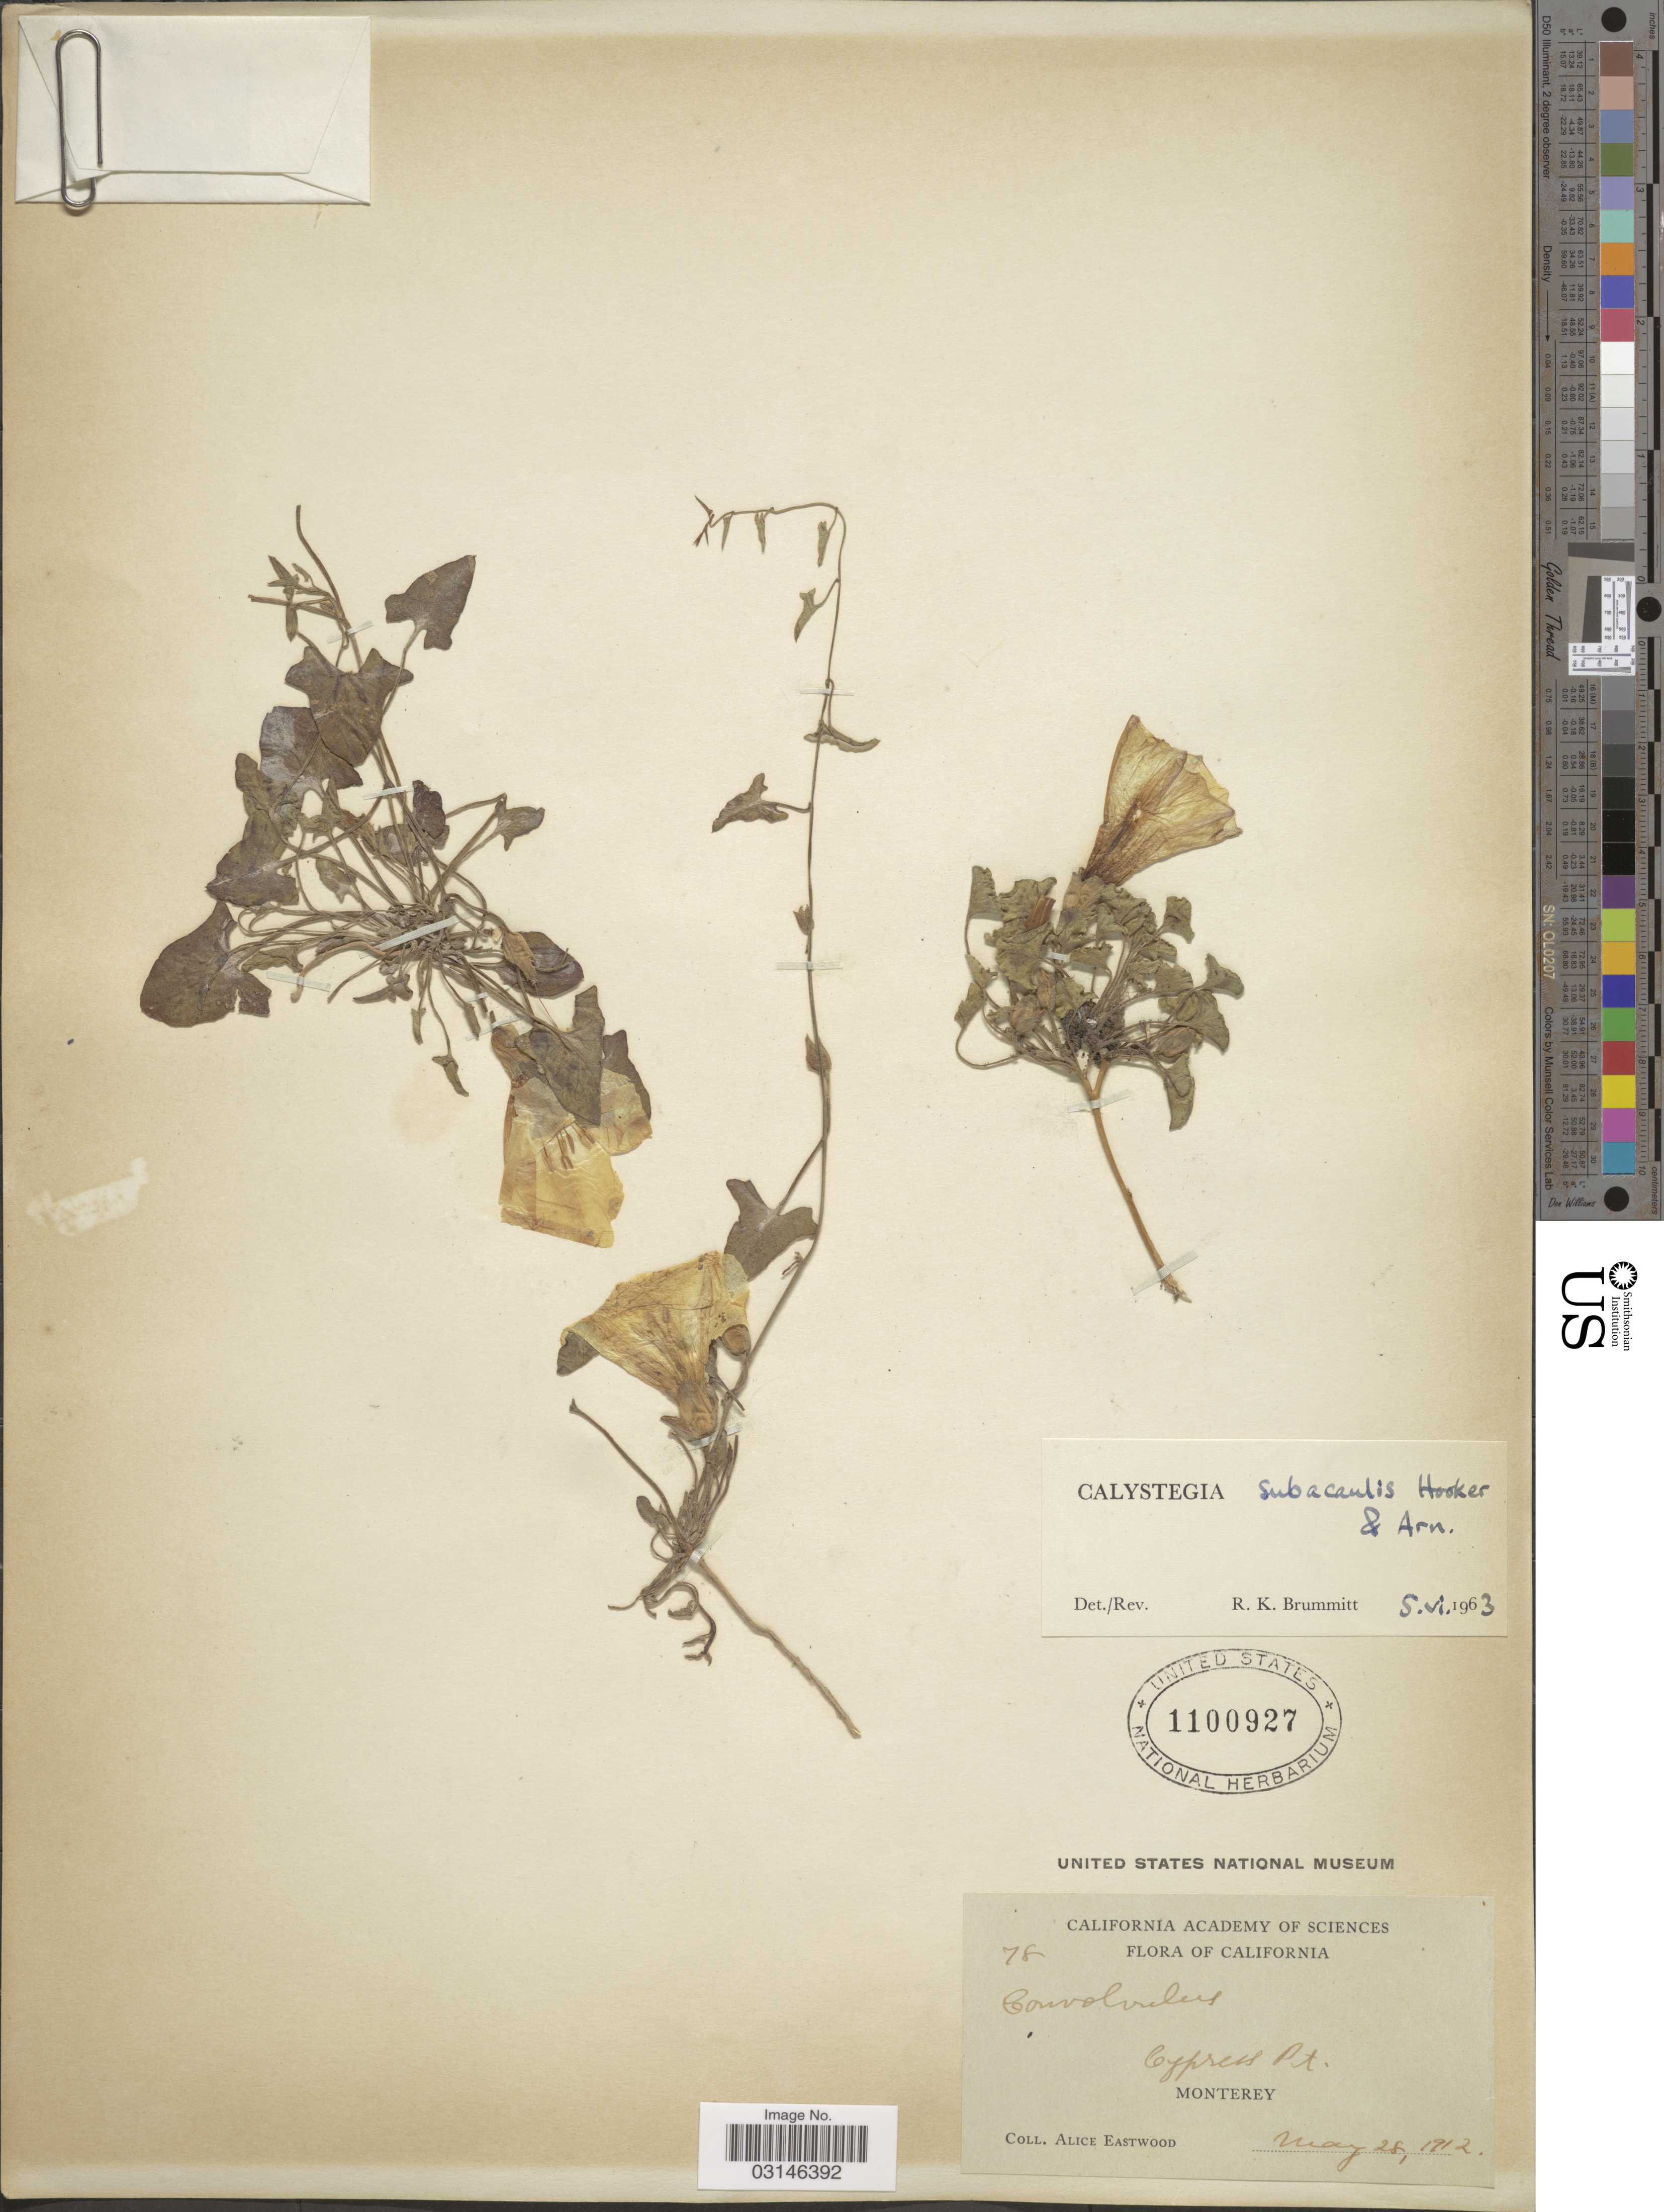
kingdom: Plantae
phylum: Tracheophyta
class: Magnoliopsida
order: Solanales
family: Convolvulaceae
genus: Calystegia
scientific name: Calystegia subacaulis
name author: Hook. & Arn.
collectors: A. Eastwood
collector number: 78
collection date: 1912-05-28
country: United States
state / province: California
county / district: Monterey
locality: Cypress Pt., Monterey.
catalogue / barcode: US 1100927